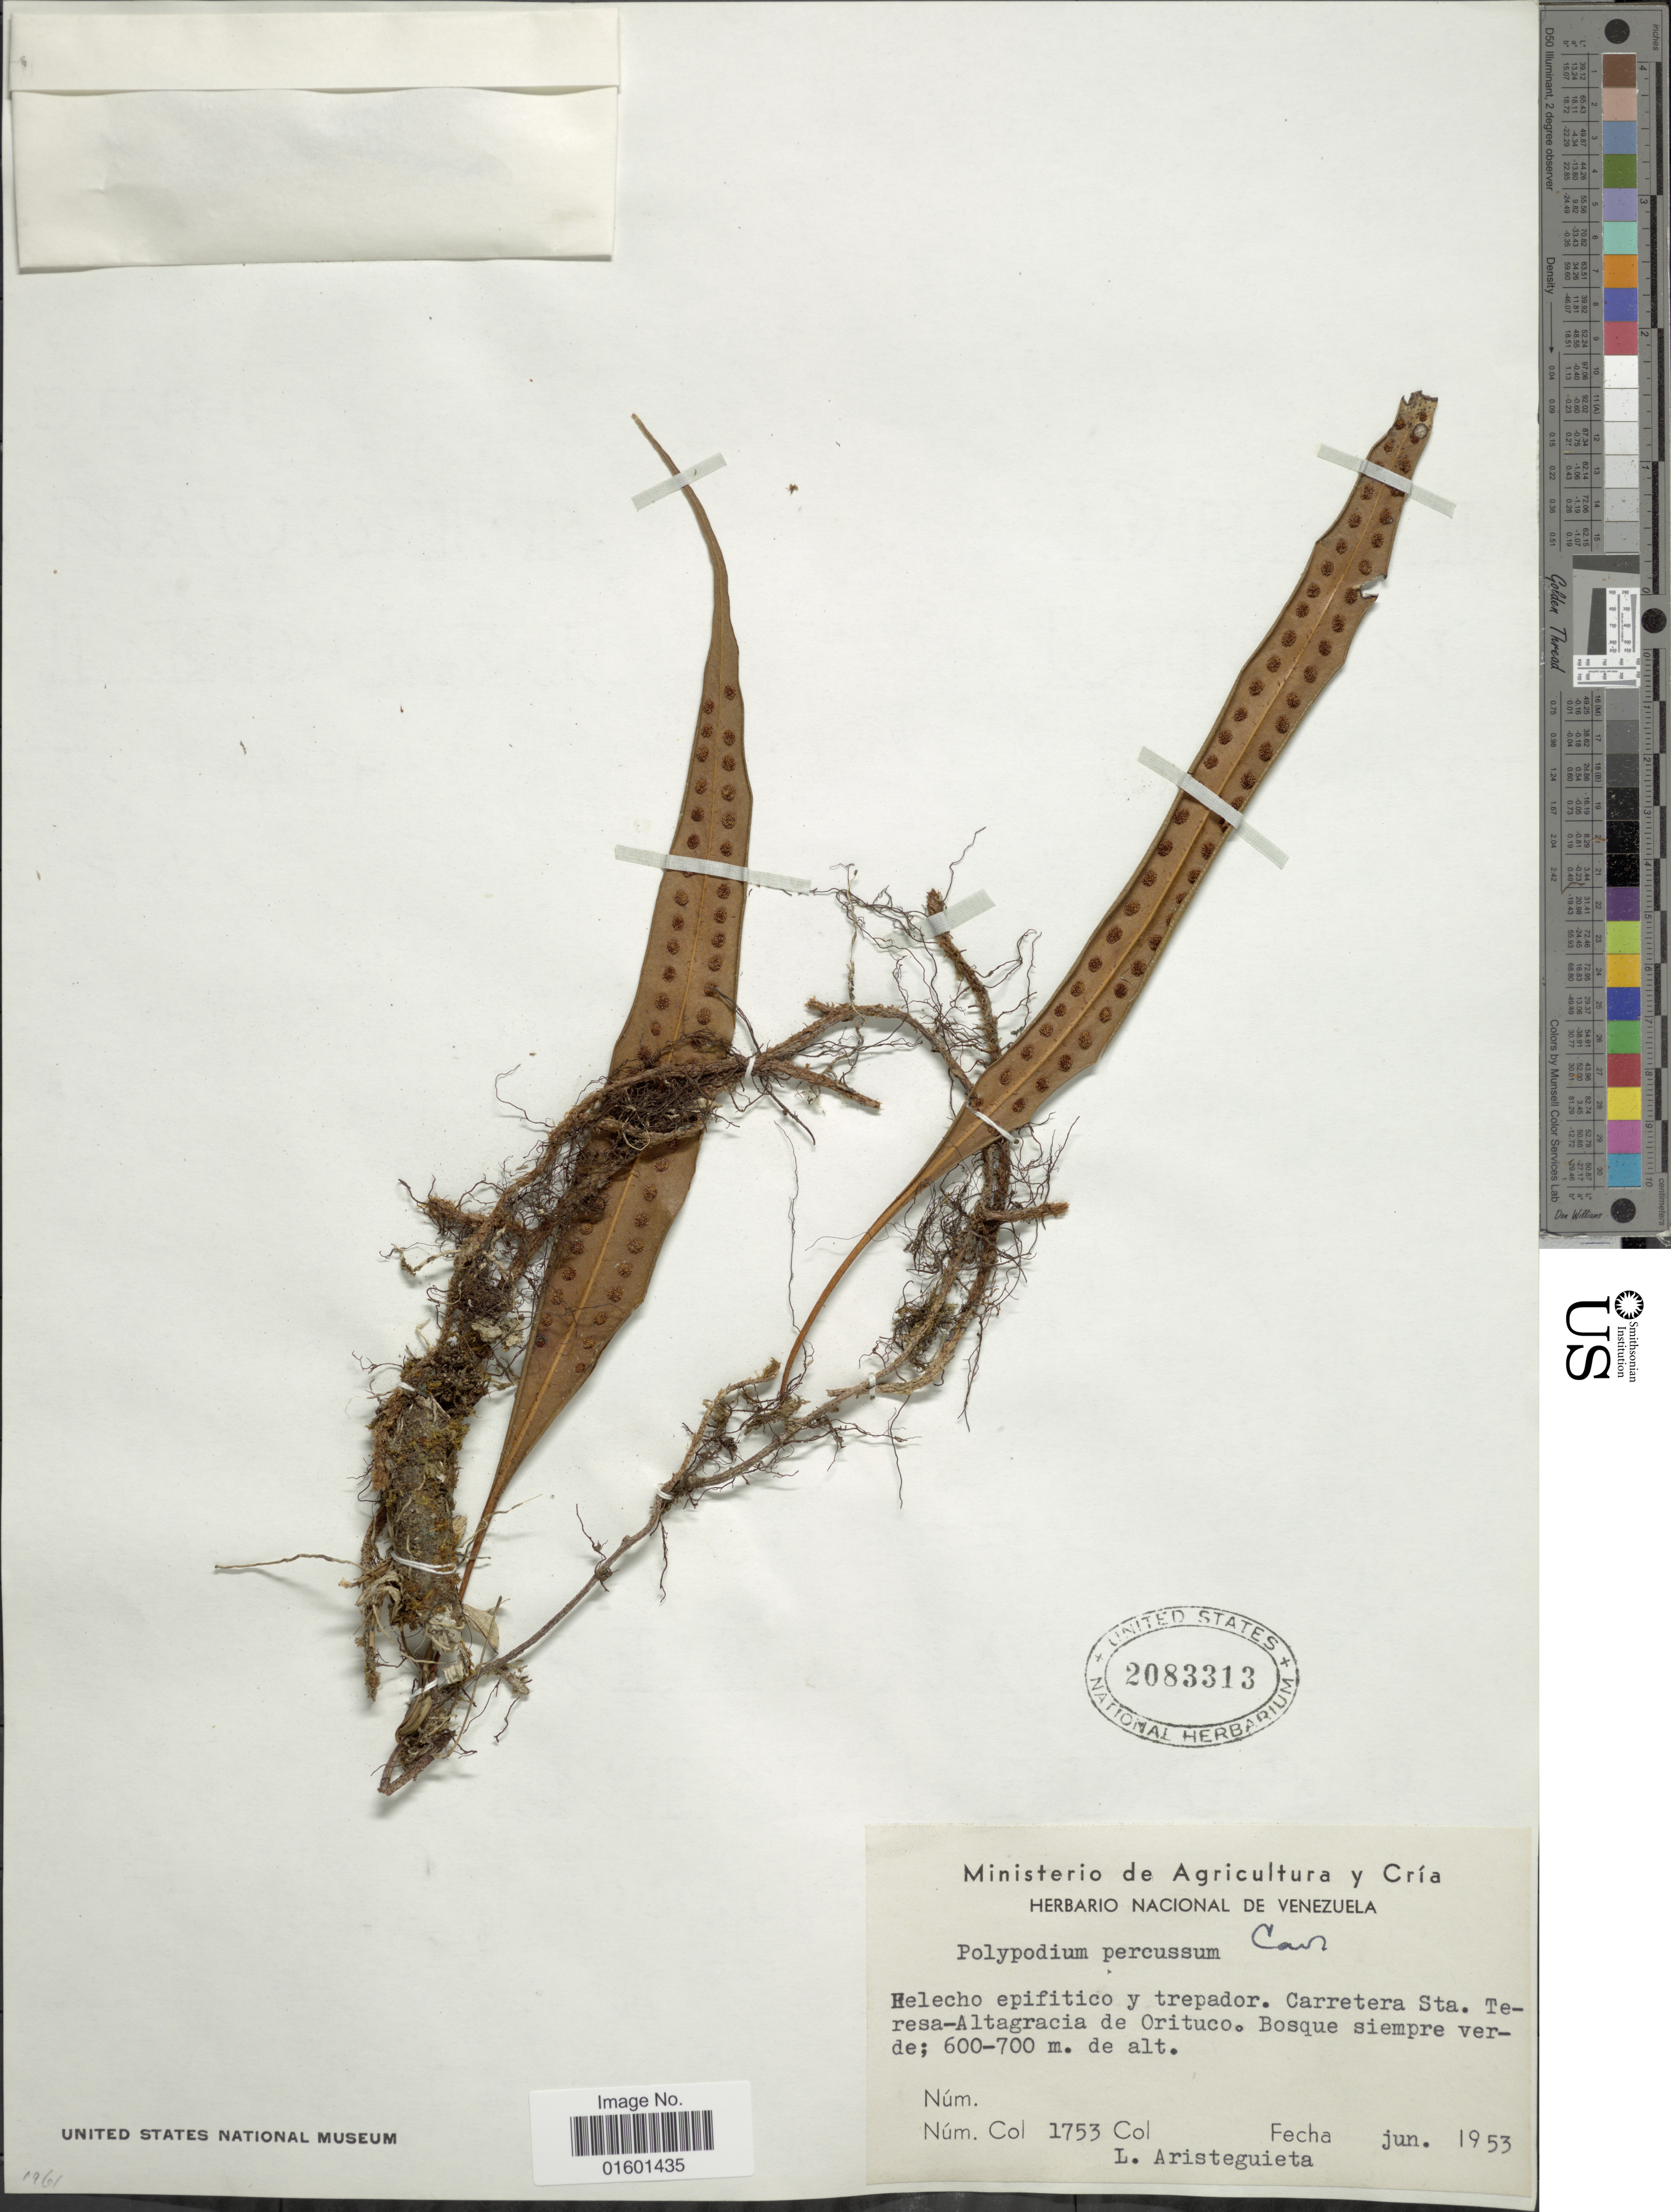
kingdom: Plantae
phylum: Tracheophyta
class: Polypodiopsida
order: Polypodiales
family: Polypodiaceae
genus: Microgramma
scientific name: Microgramma percussa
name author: (Cav.) de la Sota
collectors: L. Aristeguieta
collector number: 1753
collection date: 1953-06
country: Venezuela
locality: Helecho epifiticoy trepador. Carretera Sta. Teresa - Altagracia de Orituco. Bosque siempre verde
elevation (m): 600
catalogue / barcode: US 2083313